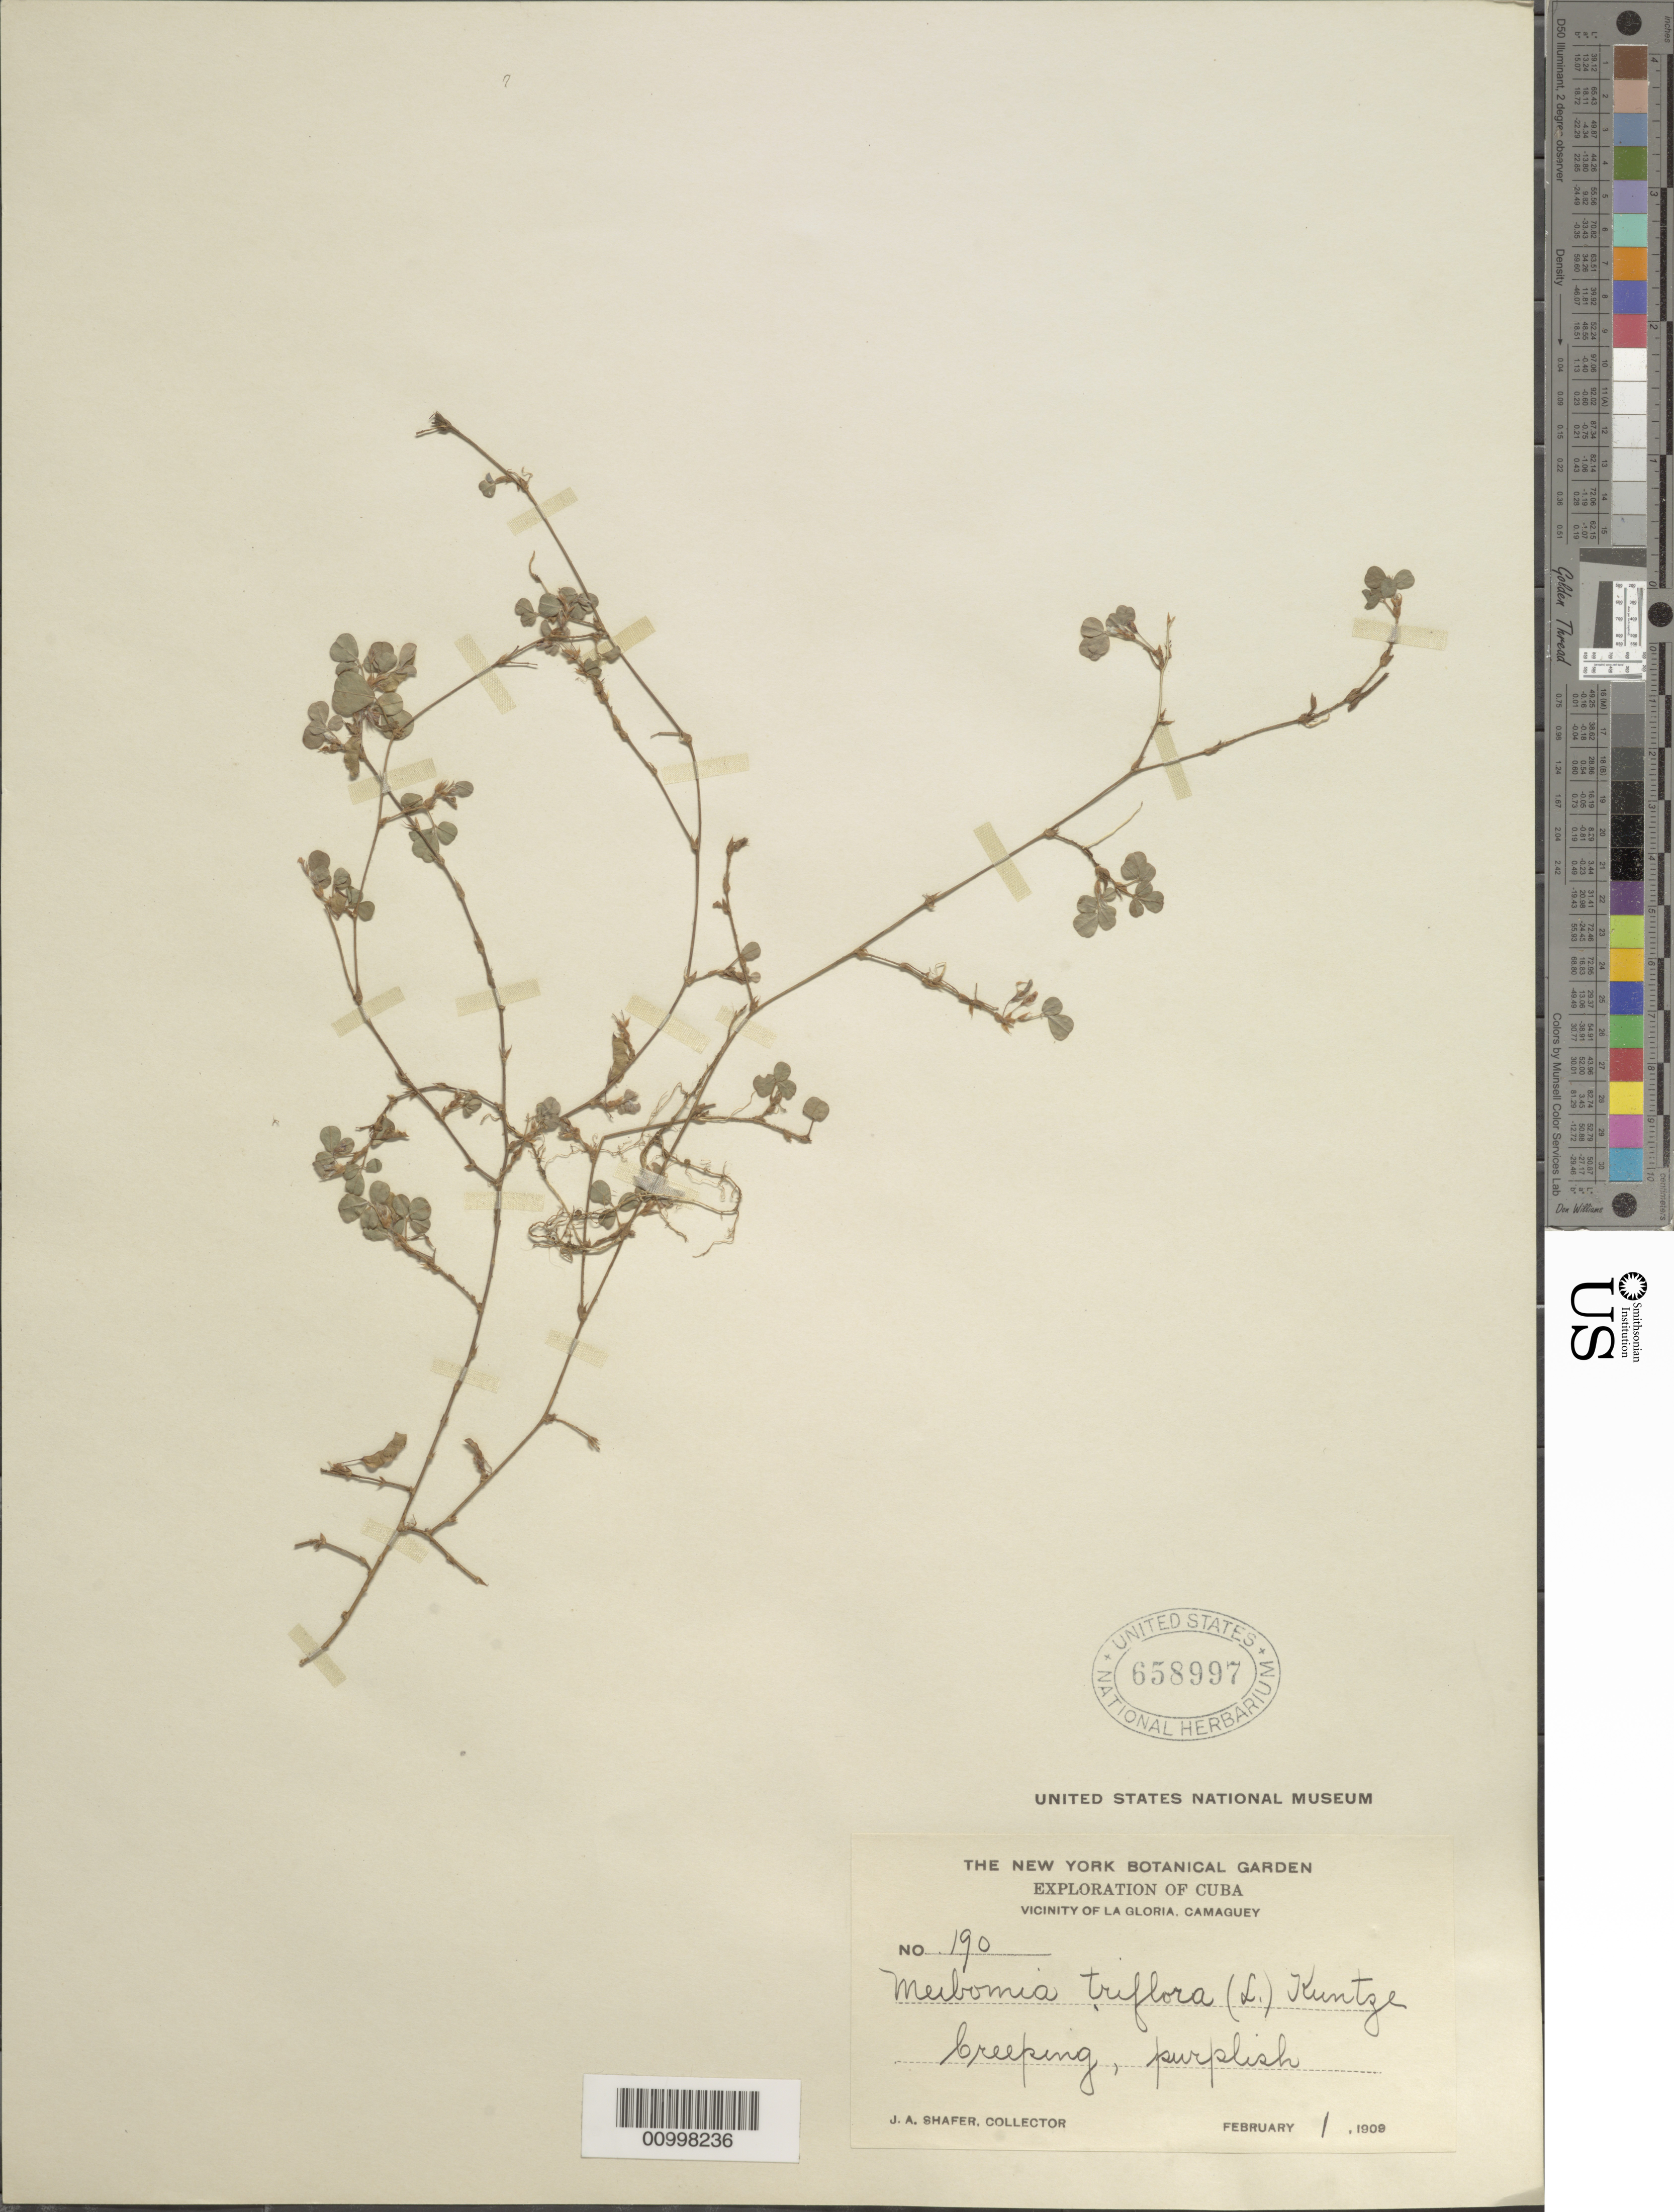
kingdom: Plantae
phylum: Tracheophyta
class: Magnoliopsida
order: Fabales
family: Fabaceae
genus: Grona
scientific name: Grona triflora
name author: (L.) H. Ohashi & K. Ohashi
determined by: Strong, Mark T., (BOT), Smithsonian Institution - National Museum of Natural History (UNITED STATES)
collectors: J. A. Shafer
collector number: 190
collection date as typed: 01 Feb 1909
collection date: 1909-02-01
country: Cuba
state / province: Camagüey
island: Cuba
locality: Vicinity of La Gloria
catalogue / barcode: US 658997